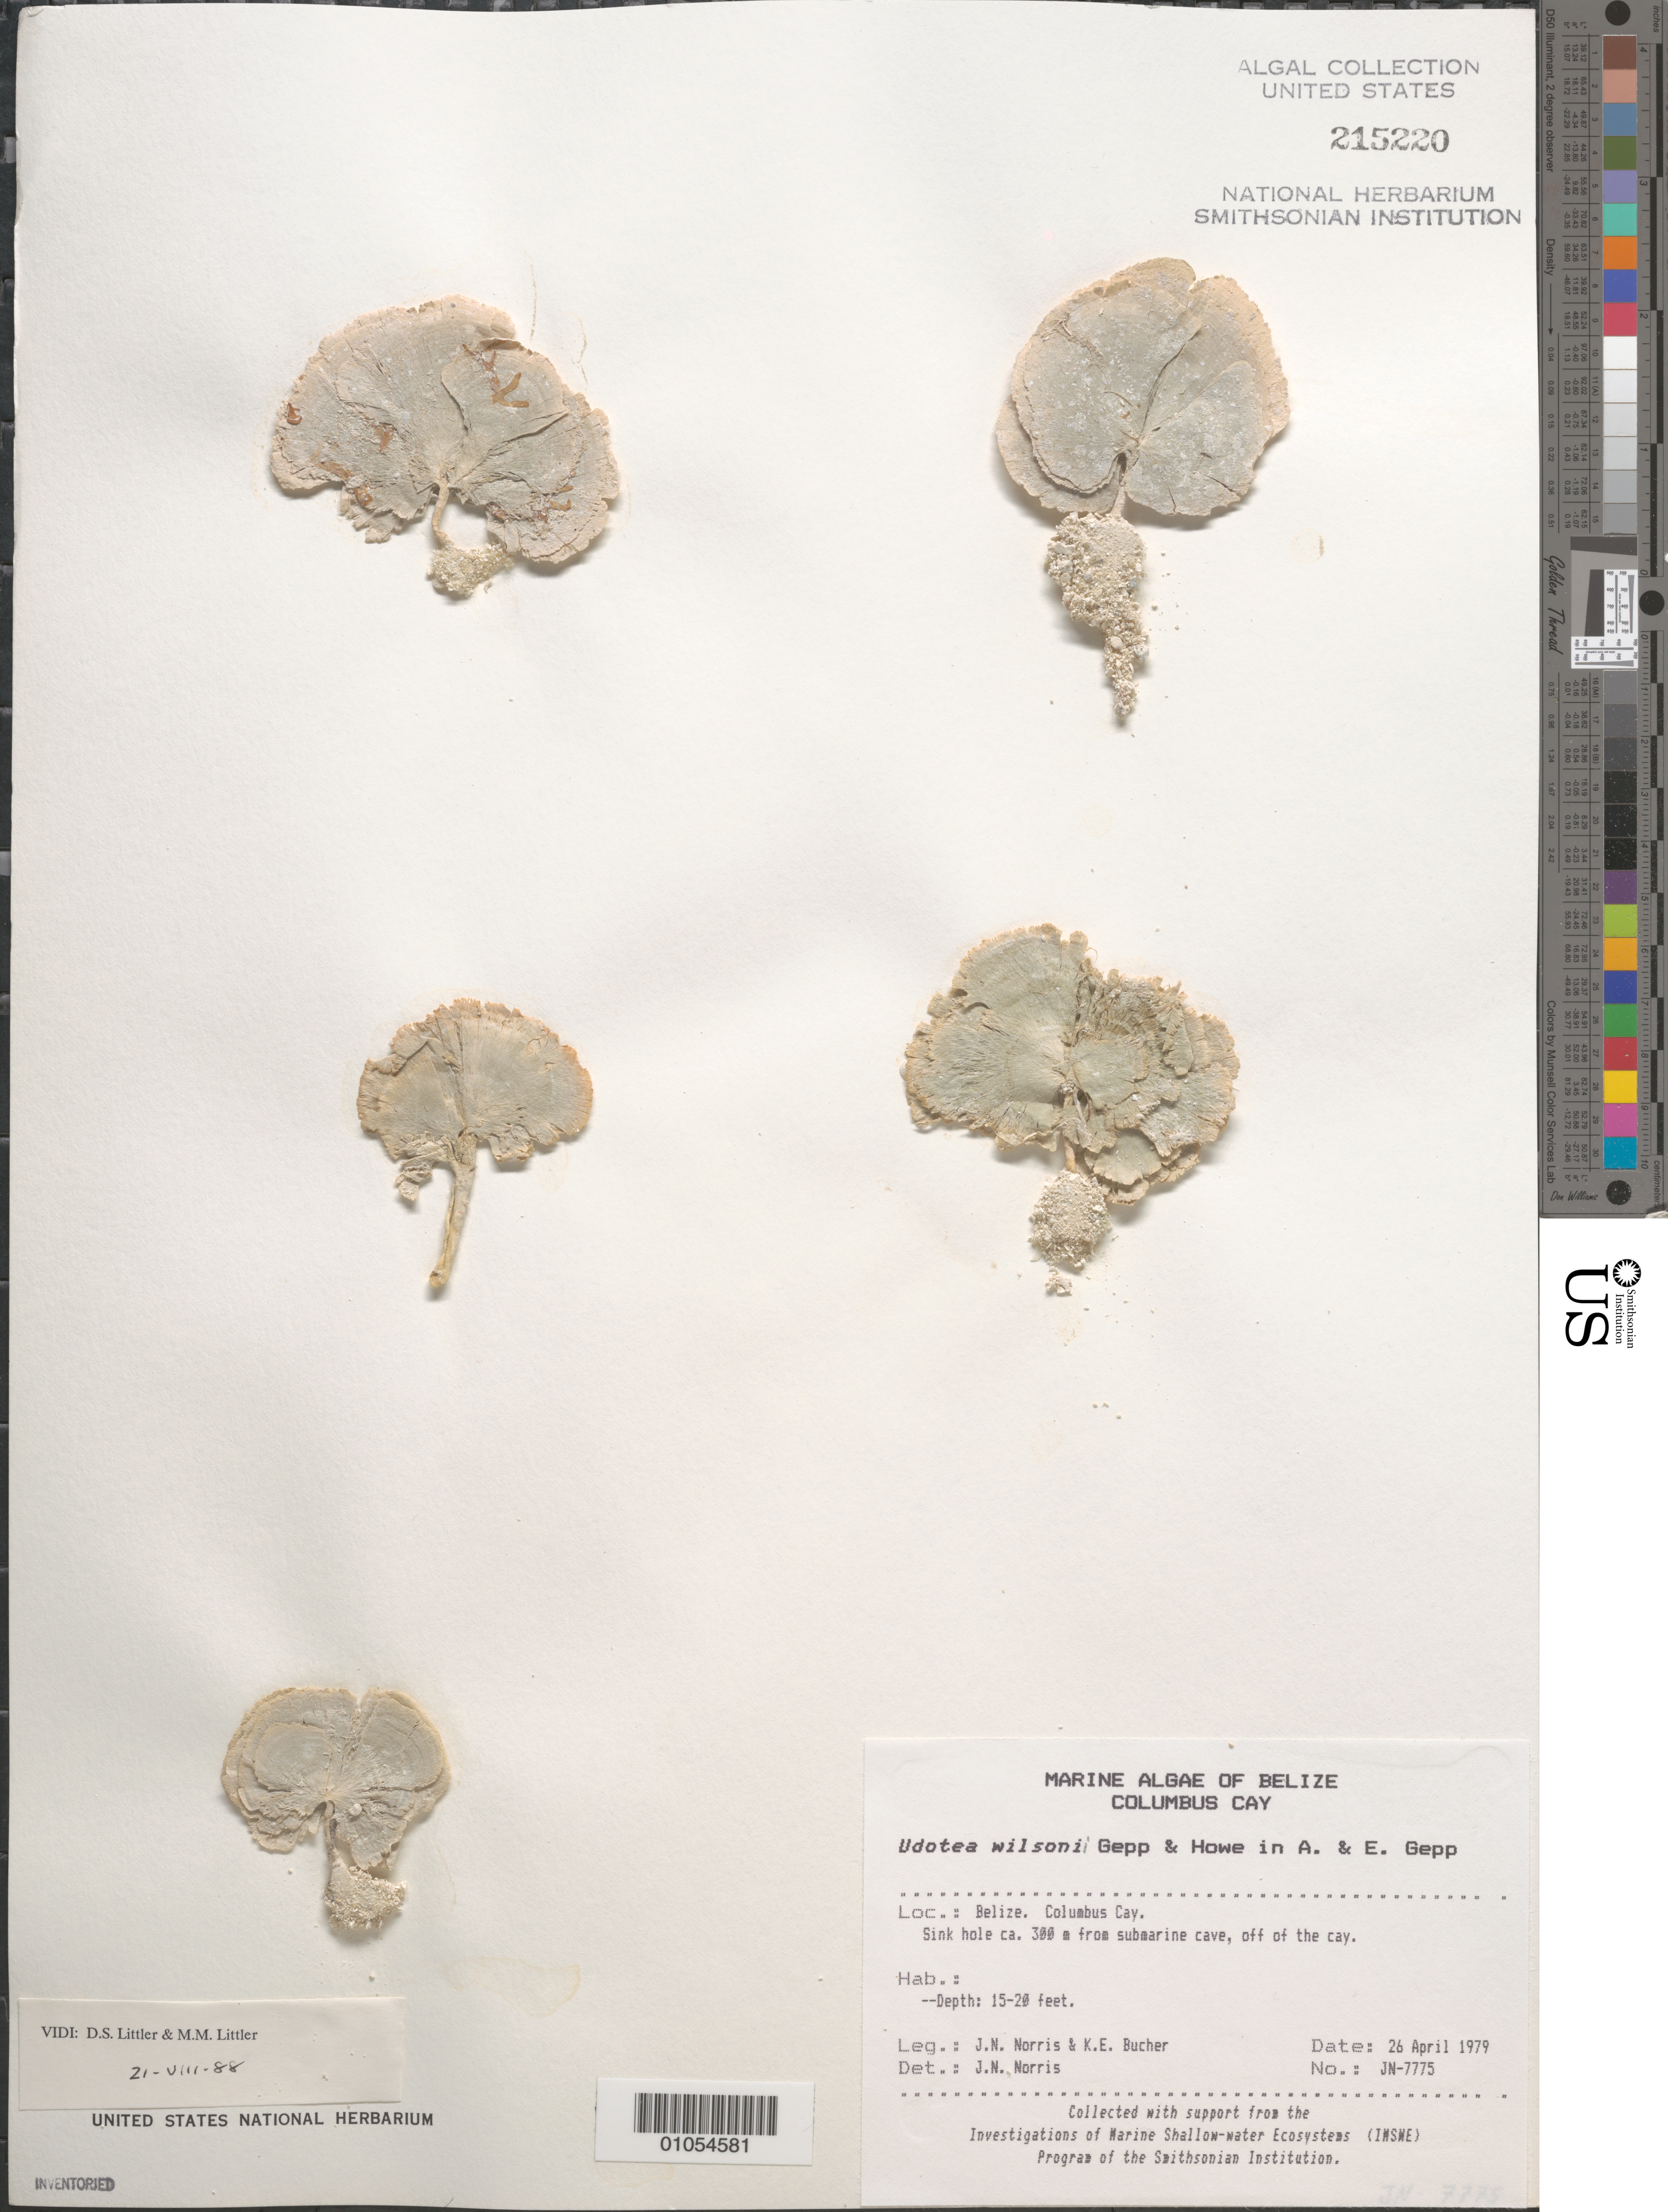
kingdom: Plantae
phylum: Chlorophyta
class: Ulvophyceae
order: Bryopsidales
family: Udoteaceae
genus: Udotea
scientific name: Udotea wilsonii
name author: A. Gepp et al. in A. Gepp & E. Gepp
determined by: Norris, James N.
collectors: J. N. Norris & K. E. Bucher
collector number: JN-7775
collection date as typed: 26 Apr 1979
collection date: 1979-04-26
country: Belize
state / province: Stann Creek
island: Columbus Cay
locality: Sink hole ca. 300 m from submarine cave, off of the cay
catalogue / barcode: US 215220